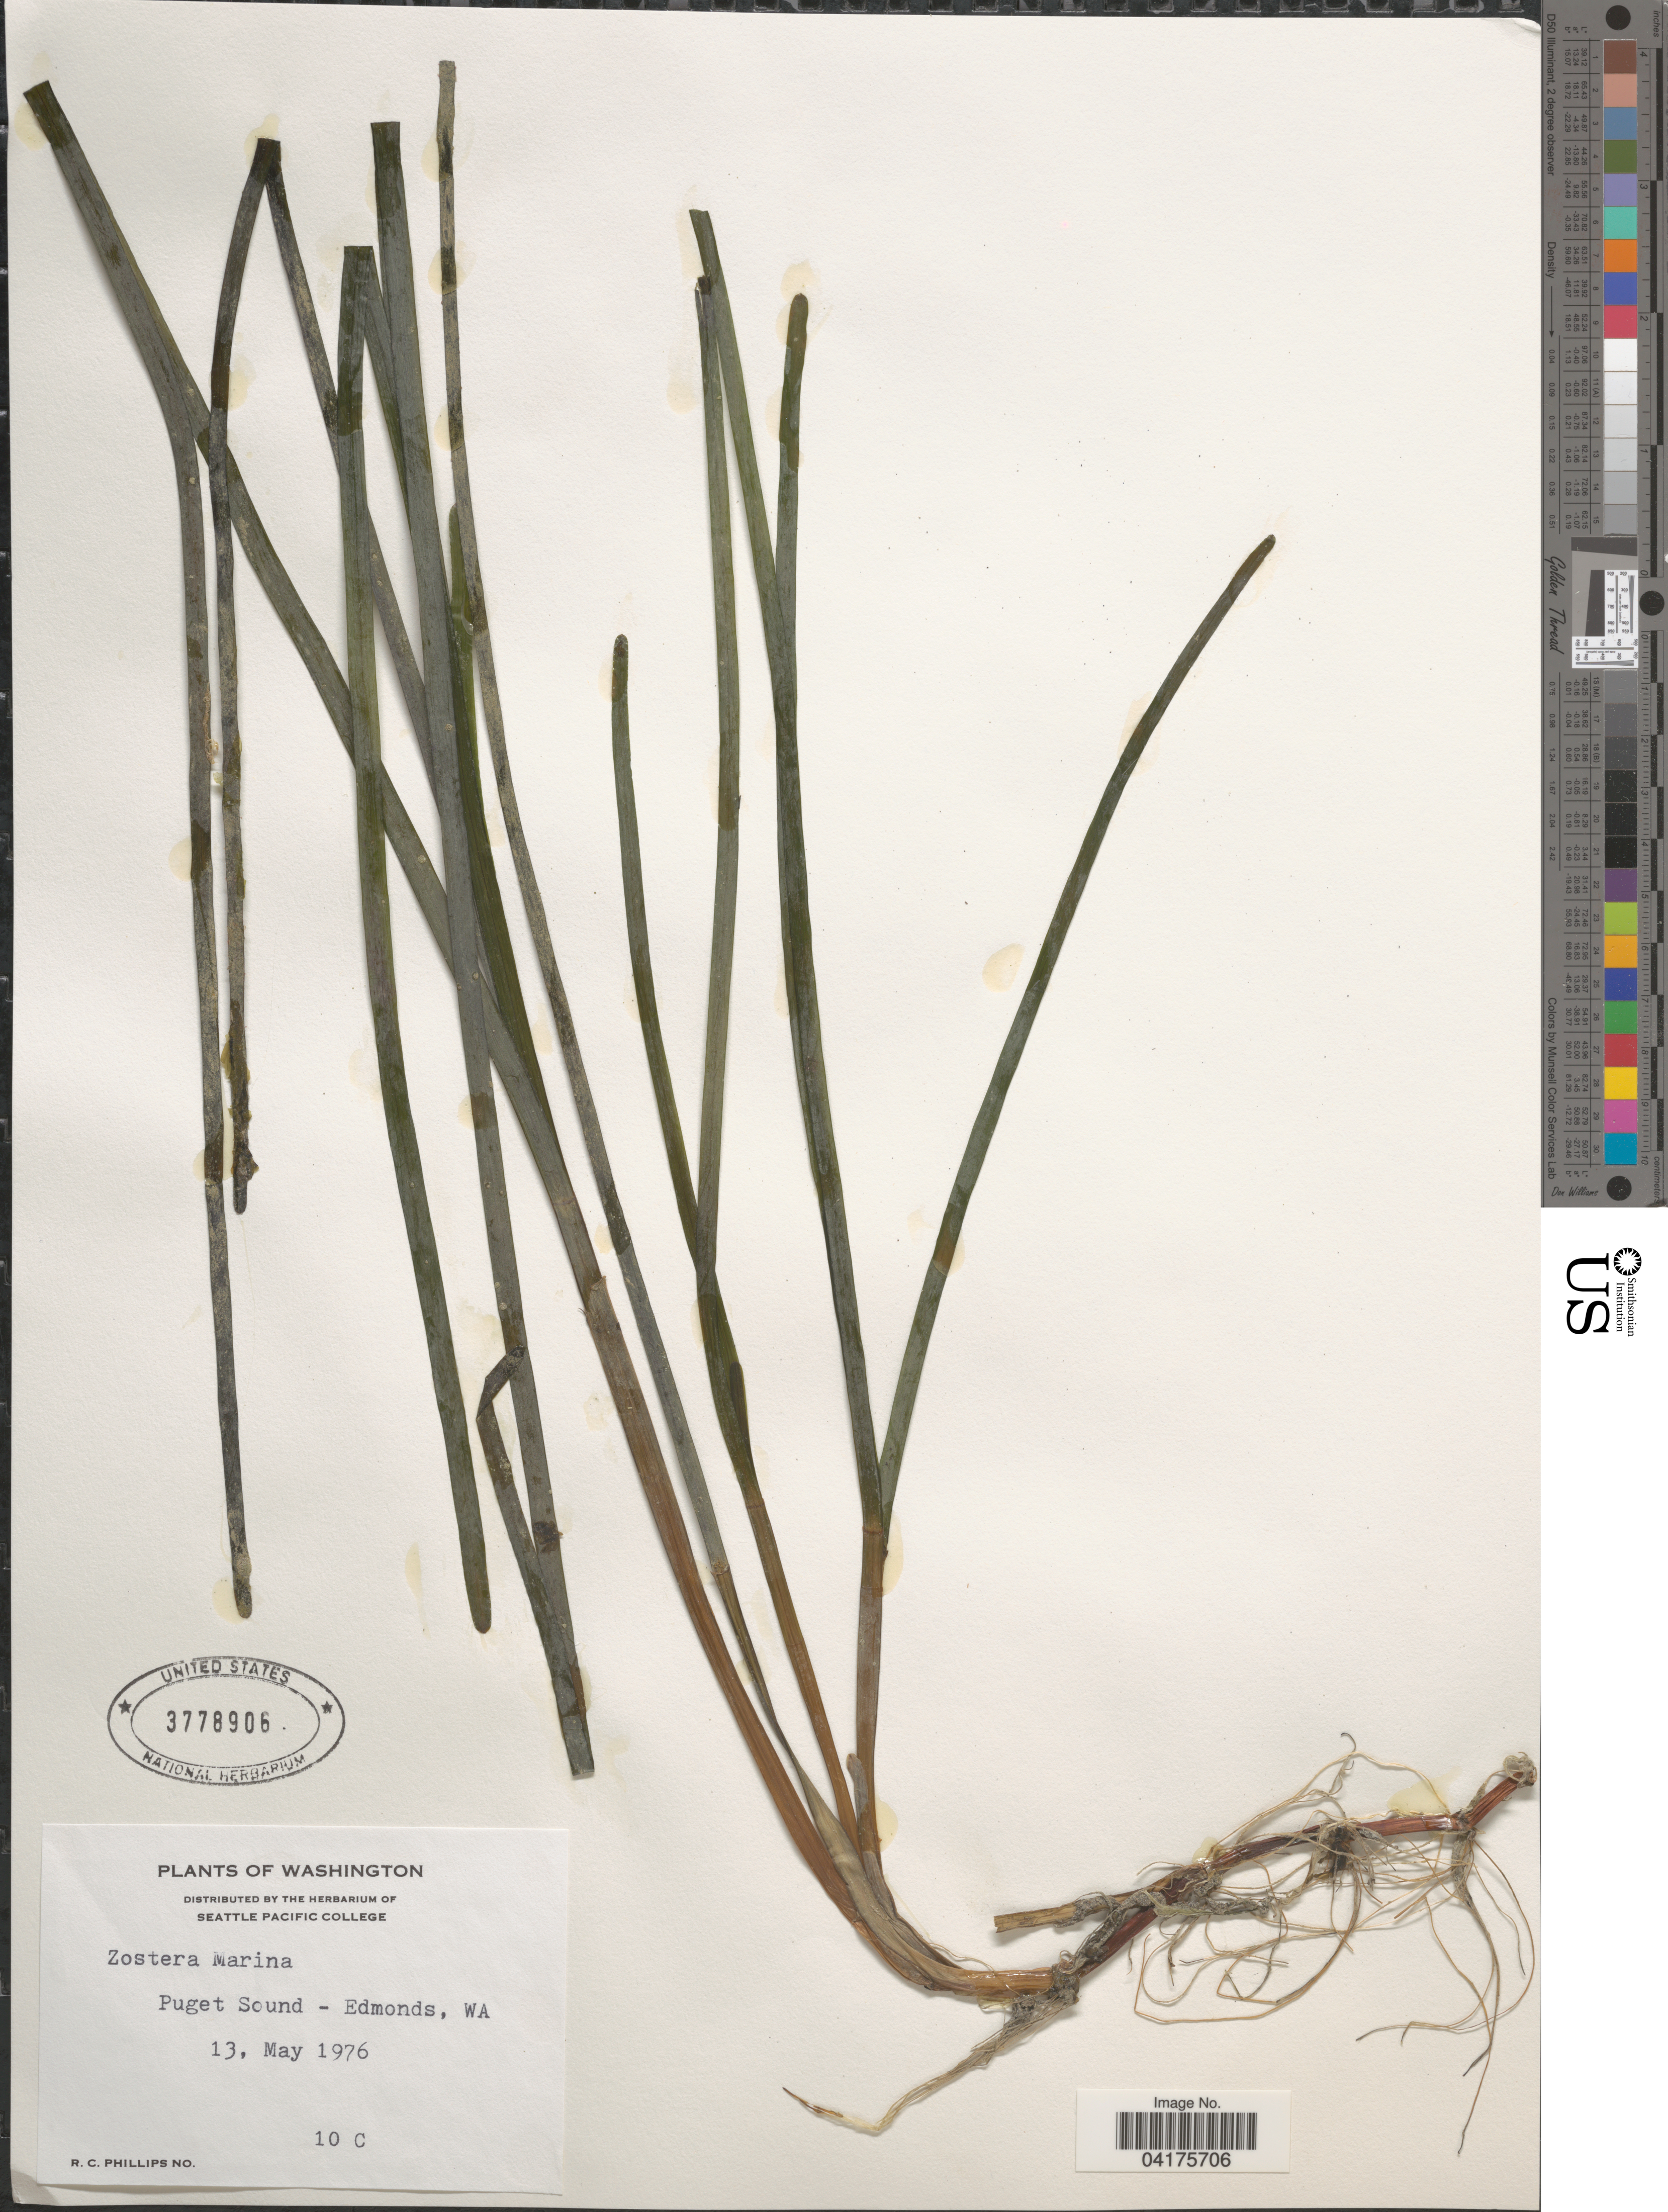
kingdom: Plantae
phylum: Tracheophyta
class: Liliopsida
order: Alismatales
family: Zosteraceae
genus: Zostera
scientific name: Zostera marina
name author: L.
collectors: R. C. Phillips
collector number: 10C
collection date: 1976-05-13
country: United States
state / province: Washington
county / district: King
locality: Puget Sound - Edmonds.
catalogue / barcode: US 3778906